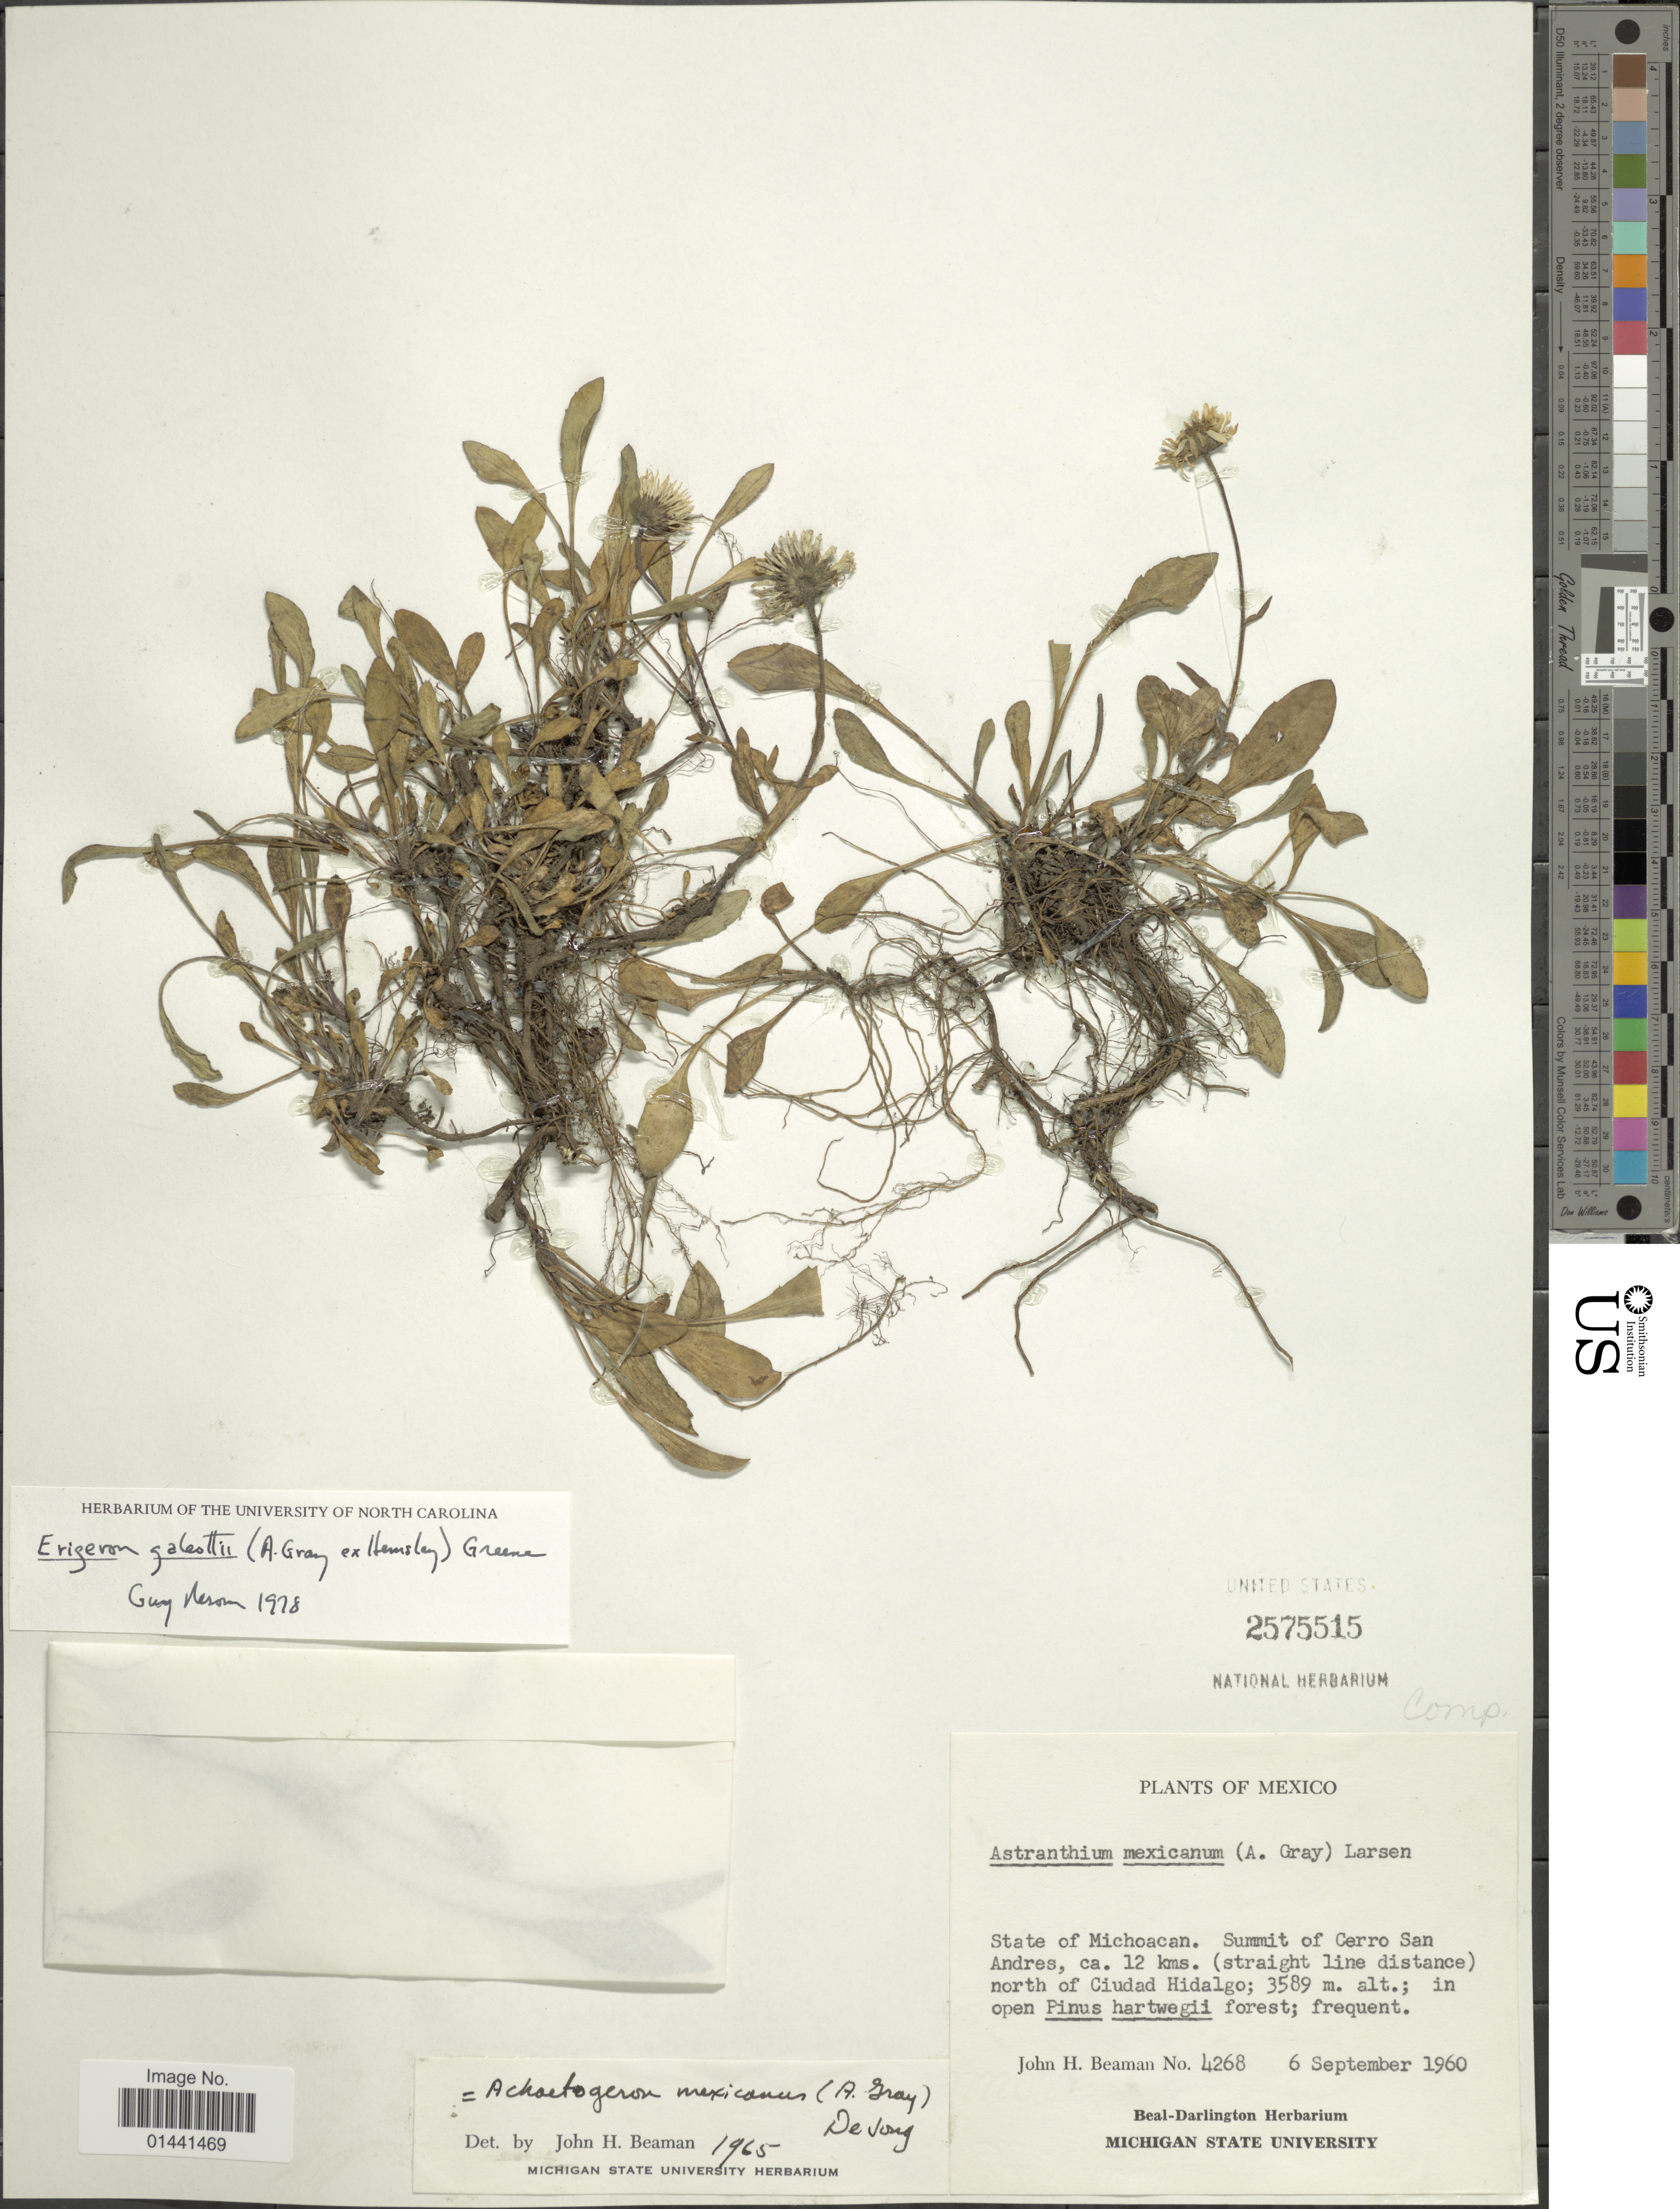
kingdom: Plantae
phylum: Tracheophyta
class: Magnoliopsida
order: Asterales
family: Asteraceae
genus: Erigeron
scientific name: Erigeron galeottii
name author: (A. Gray ex Hemsl.) Greene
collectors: J. H. Beaman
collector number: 4268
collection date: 1960-09-06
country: Mexico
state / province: Michoacán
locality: Summit of Cerro San Andres, ca. 12 kms. (straight line distance) north of Ciudad Hidalgo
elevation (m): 3589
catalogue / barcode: US 2575515